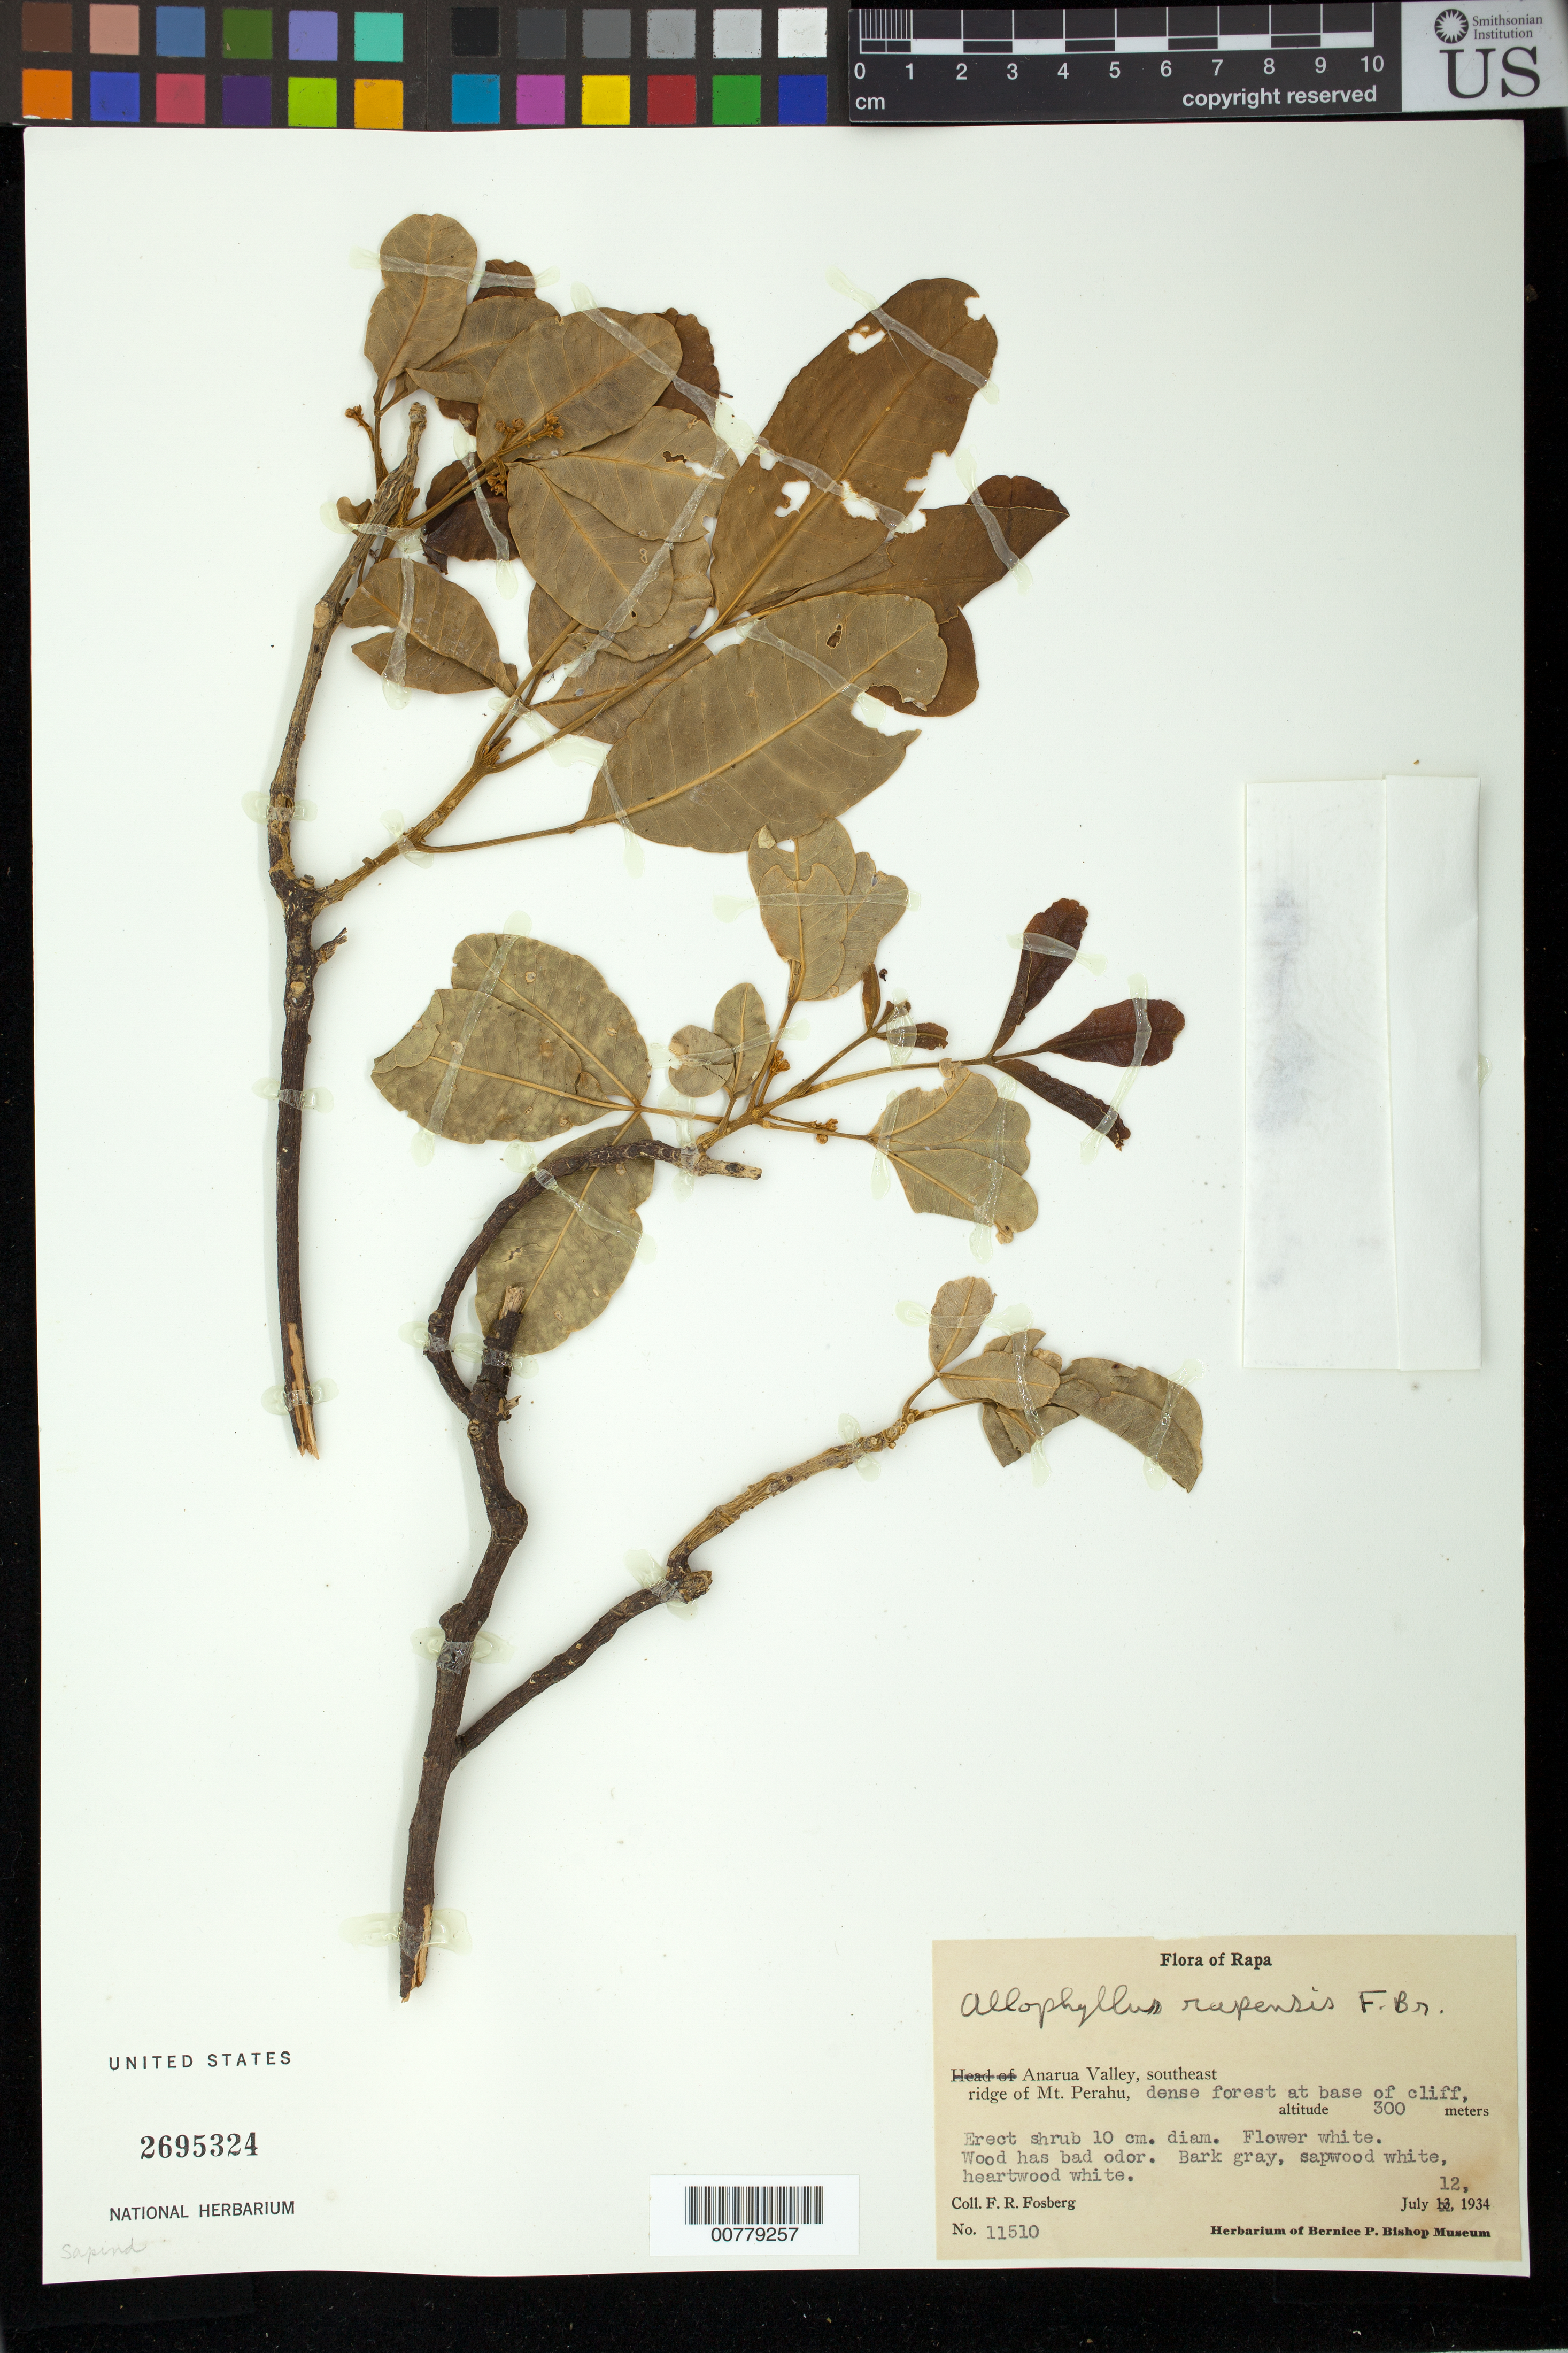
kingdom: Plantae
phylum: Tracheophyta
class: Magnoliopsida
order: Sapindales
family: Sapindaceae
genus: Allophylus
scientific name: Allophylus rapensis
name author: F. Br.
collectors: F. R. Fosberg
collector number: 11510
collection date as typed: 12 Jul 1934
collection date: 1934-07-12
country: French Polynesia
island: Rapa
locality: Anarua Valley, southeast ridge of Mt. Perahu.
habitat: Dense forest at base of cliff.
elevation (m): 300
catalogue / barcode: US 2695324